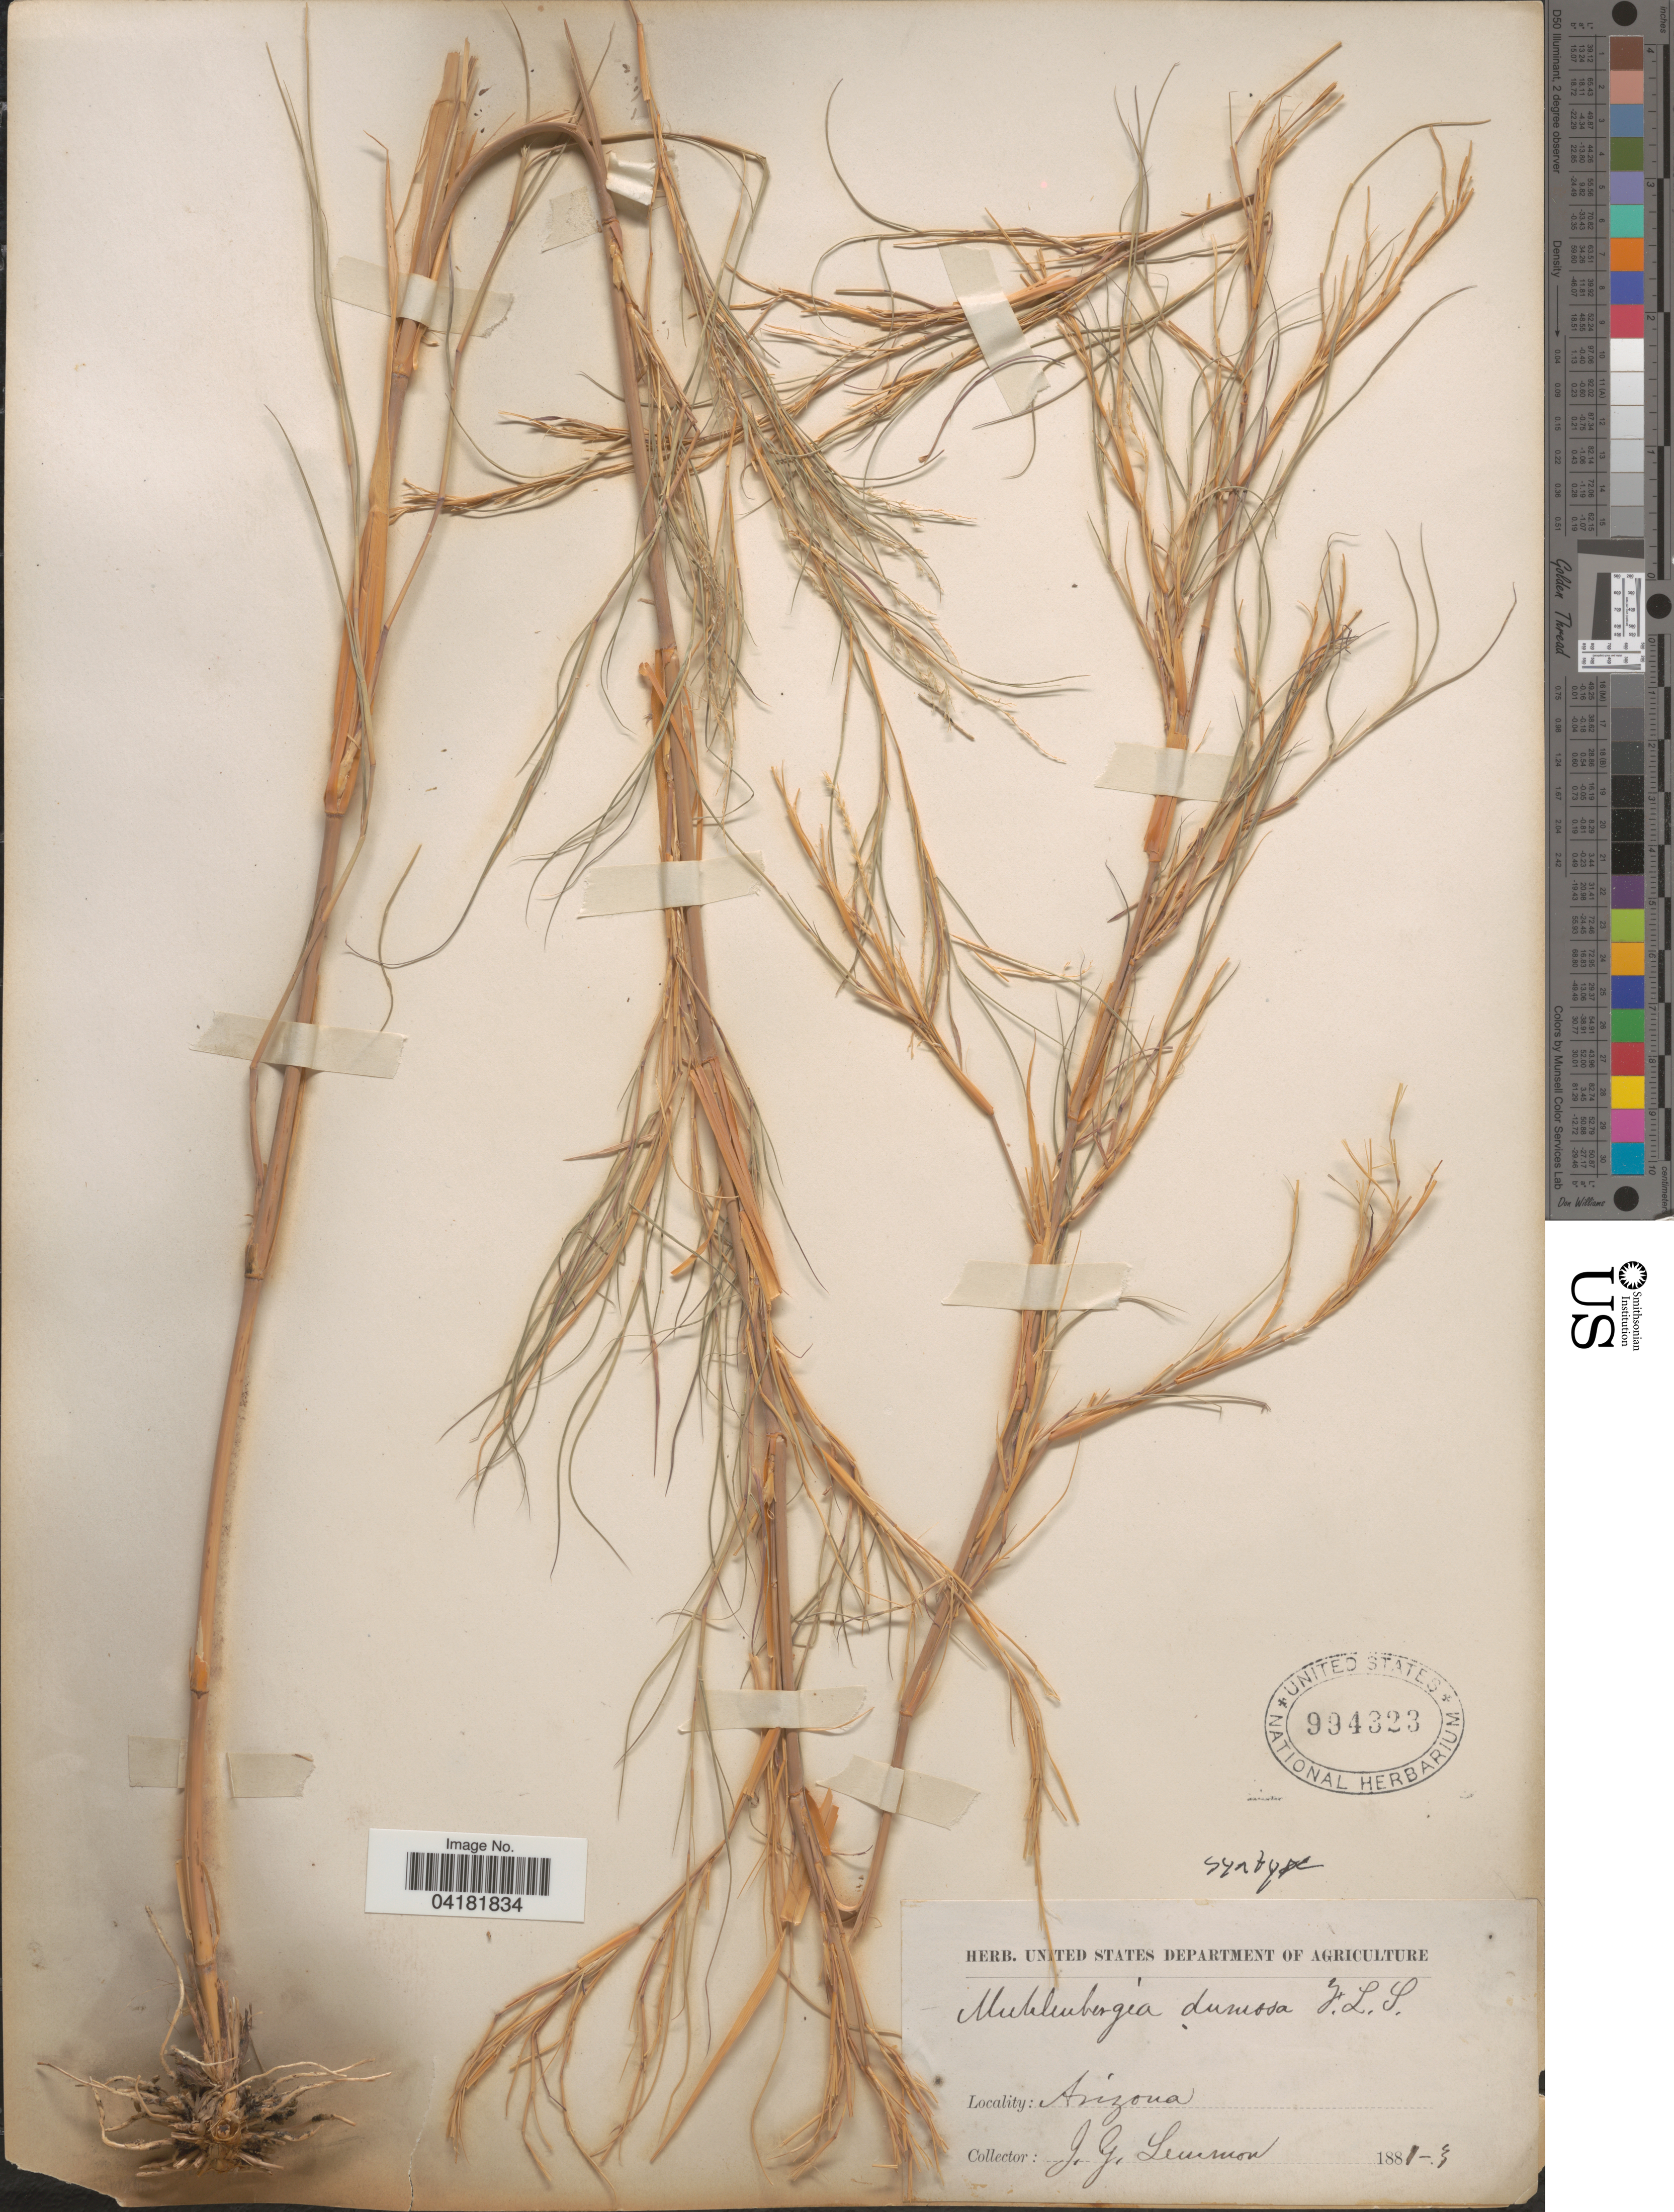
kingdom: Plantae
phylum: Tracheophyta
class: Liliopsida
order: Poales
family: Poaceae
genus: Muhlenbergia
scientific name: Muhlenbergia dumosa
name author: Scribn. ex Vasey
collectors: J. Lemmon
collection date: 1881/1883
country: United States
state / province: Arizona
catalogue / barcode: US 994323